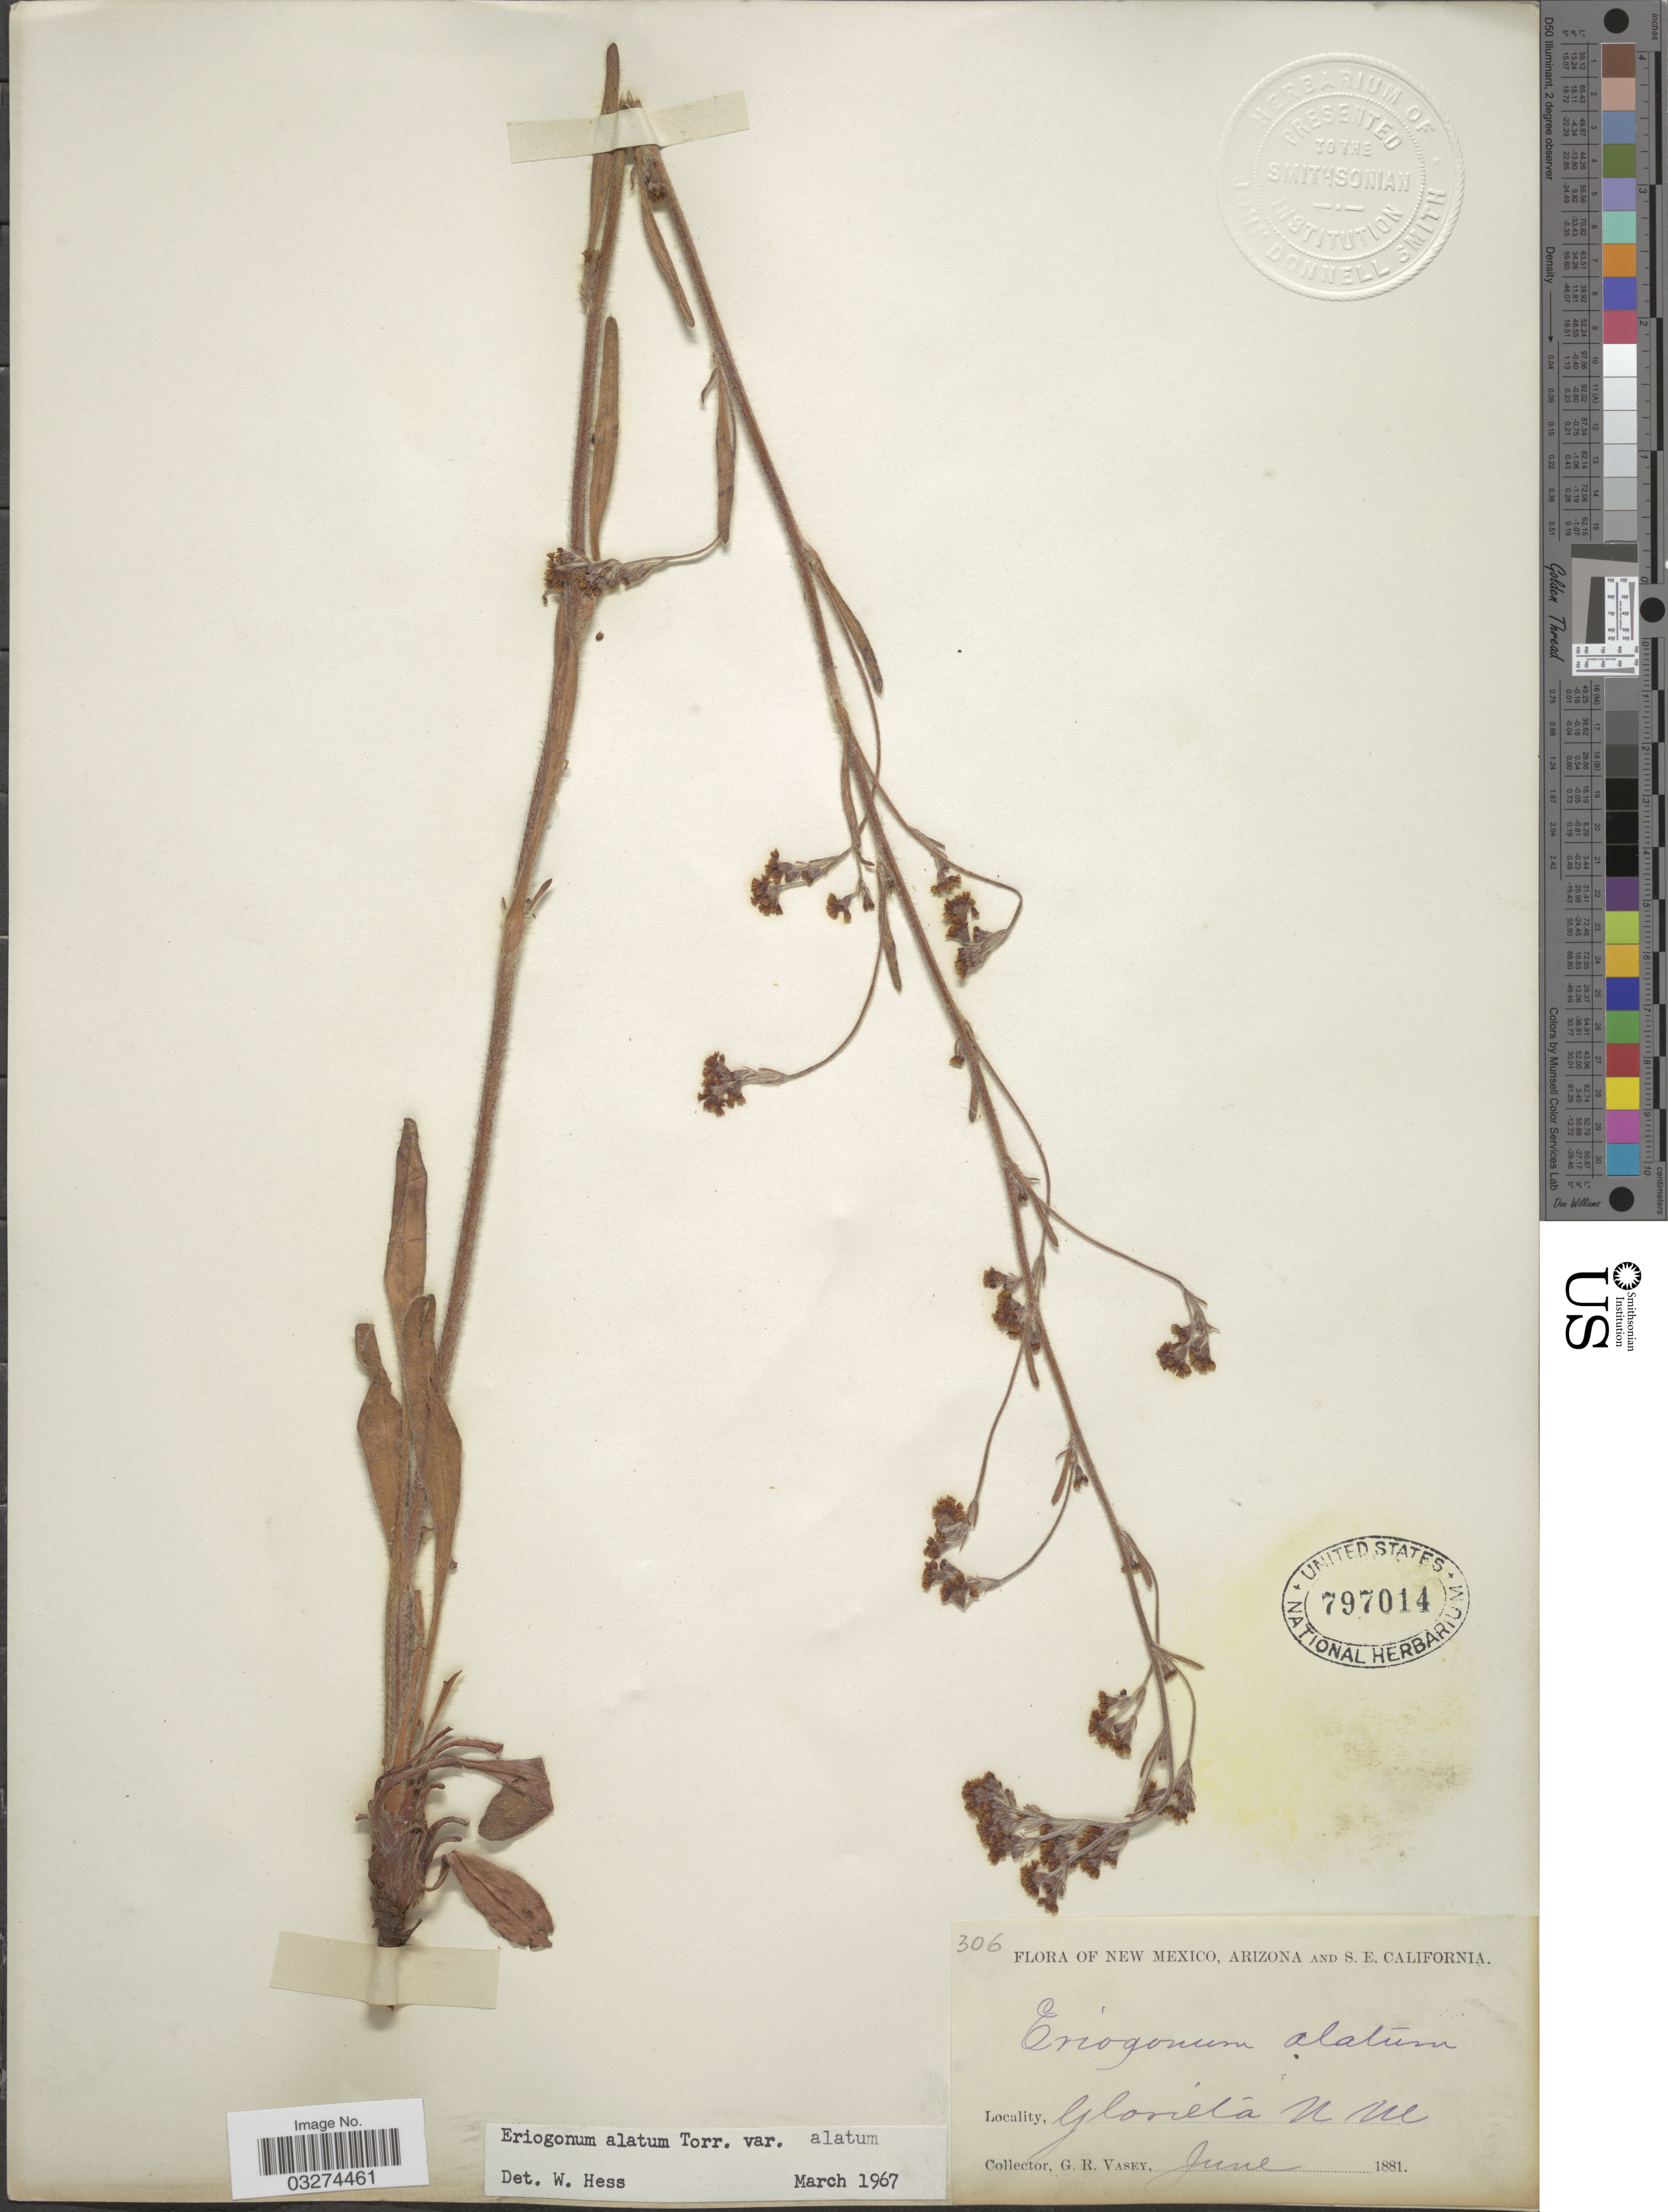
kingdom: Plantae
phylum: Tracheophyta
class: Magnoliopsida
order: Caryophyllales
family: Polygonaceae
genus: Eriogonum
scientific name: Eriogonum alatum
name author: Torr.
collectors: G. R. Vasey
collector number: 306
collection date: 1881-06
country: United States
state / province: New Mexico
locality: Glorieta.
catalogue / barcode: US 797014